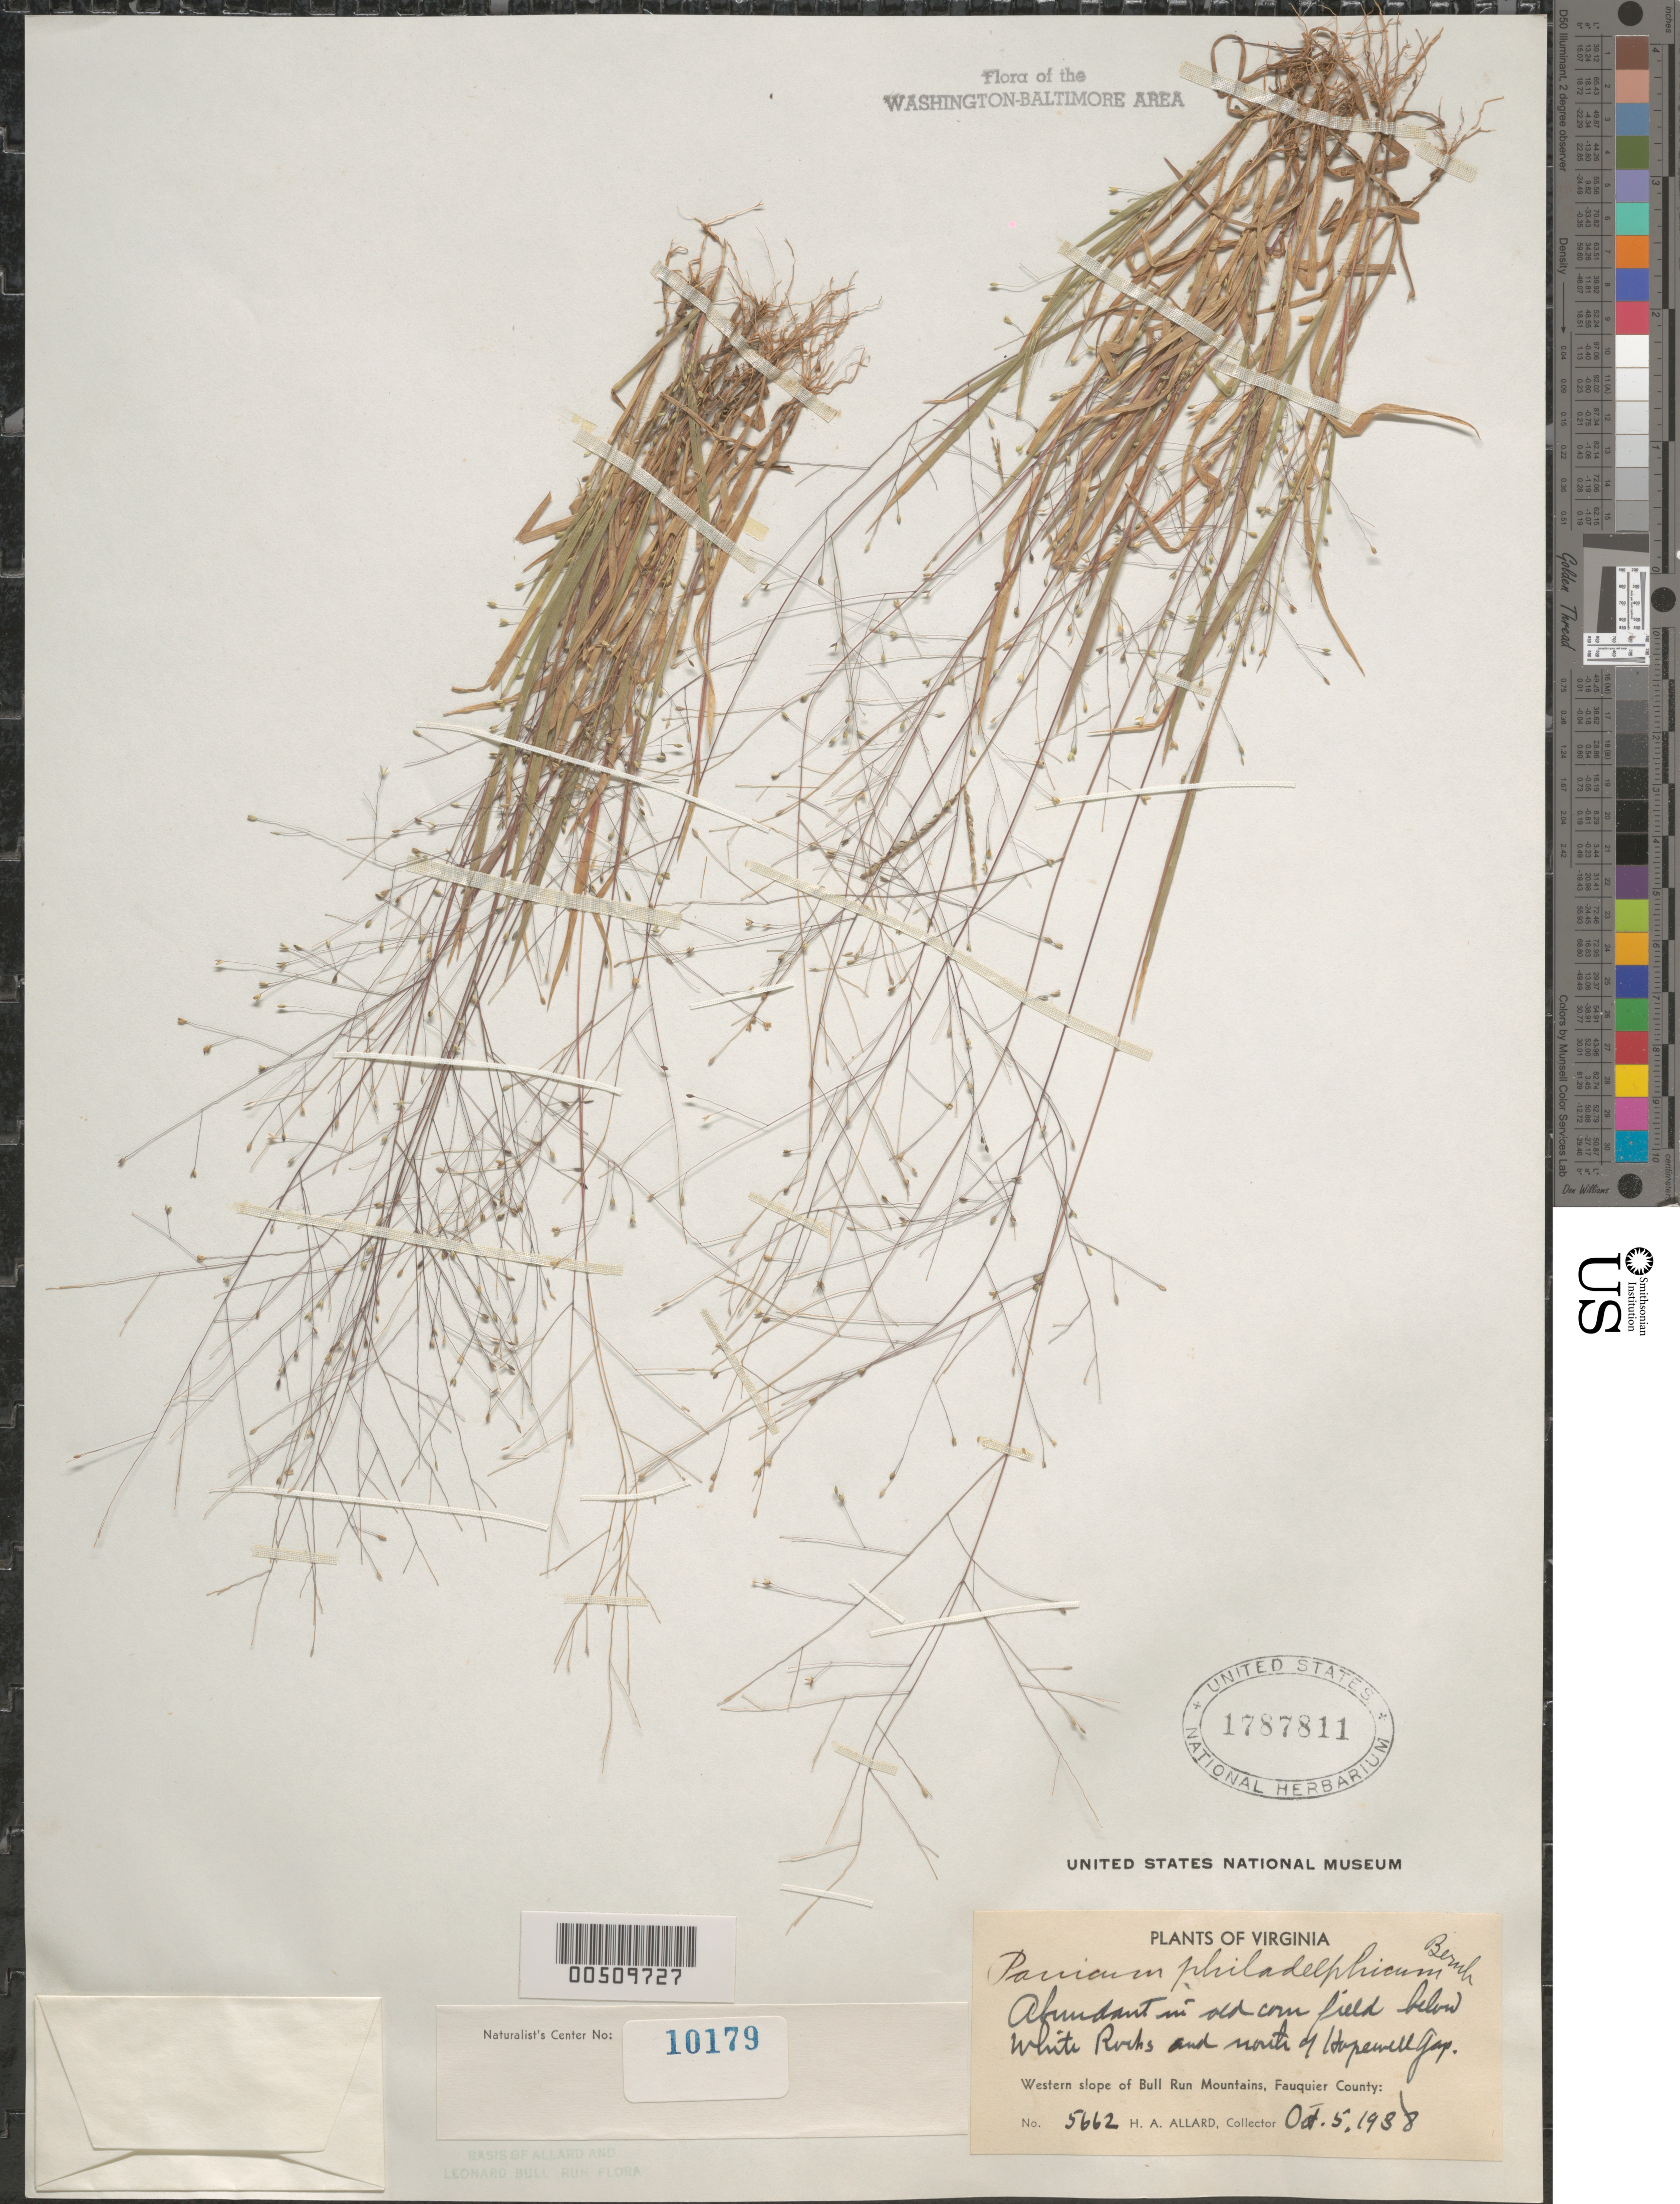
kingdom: Plantae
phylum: Tracheophyta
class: Liliopsida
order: Poales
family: Poaceae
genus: Panicum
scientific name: Panicum philadelphicum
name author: Bernh. ex Trin.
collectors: H. A. Allard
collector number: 5662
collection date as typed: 05 Oct 1938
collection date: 1938-10-05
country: United States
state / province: Virginia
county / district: Fauquier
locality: Bull Run Mts., White Rocks and N of Hopewell Gap Bull Run Mts.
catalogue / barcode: US 1787811